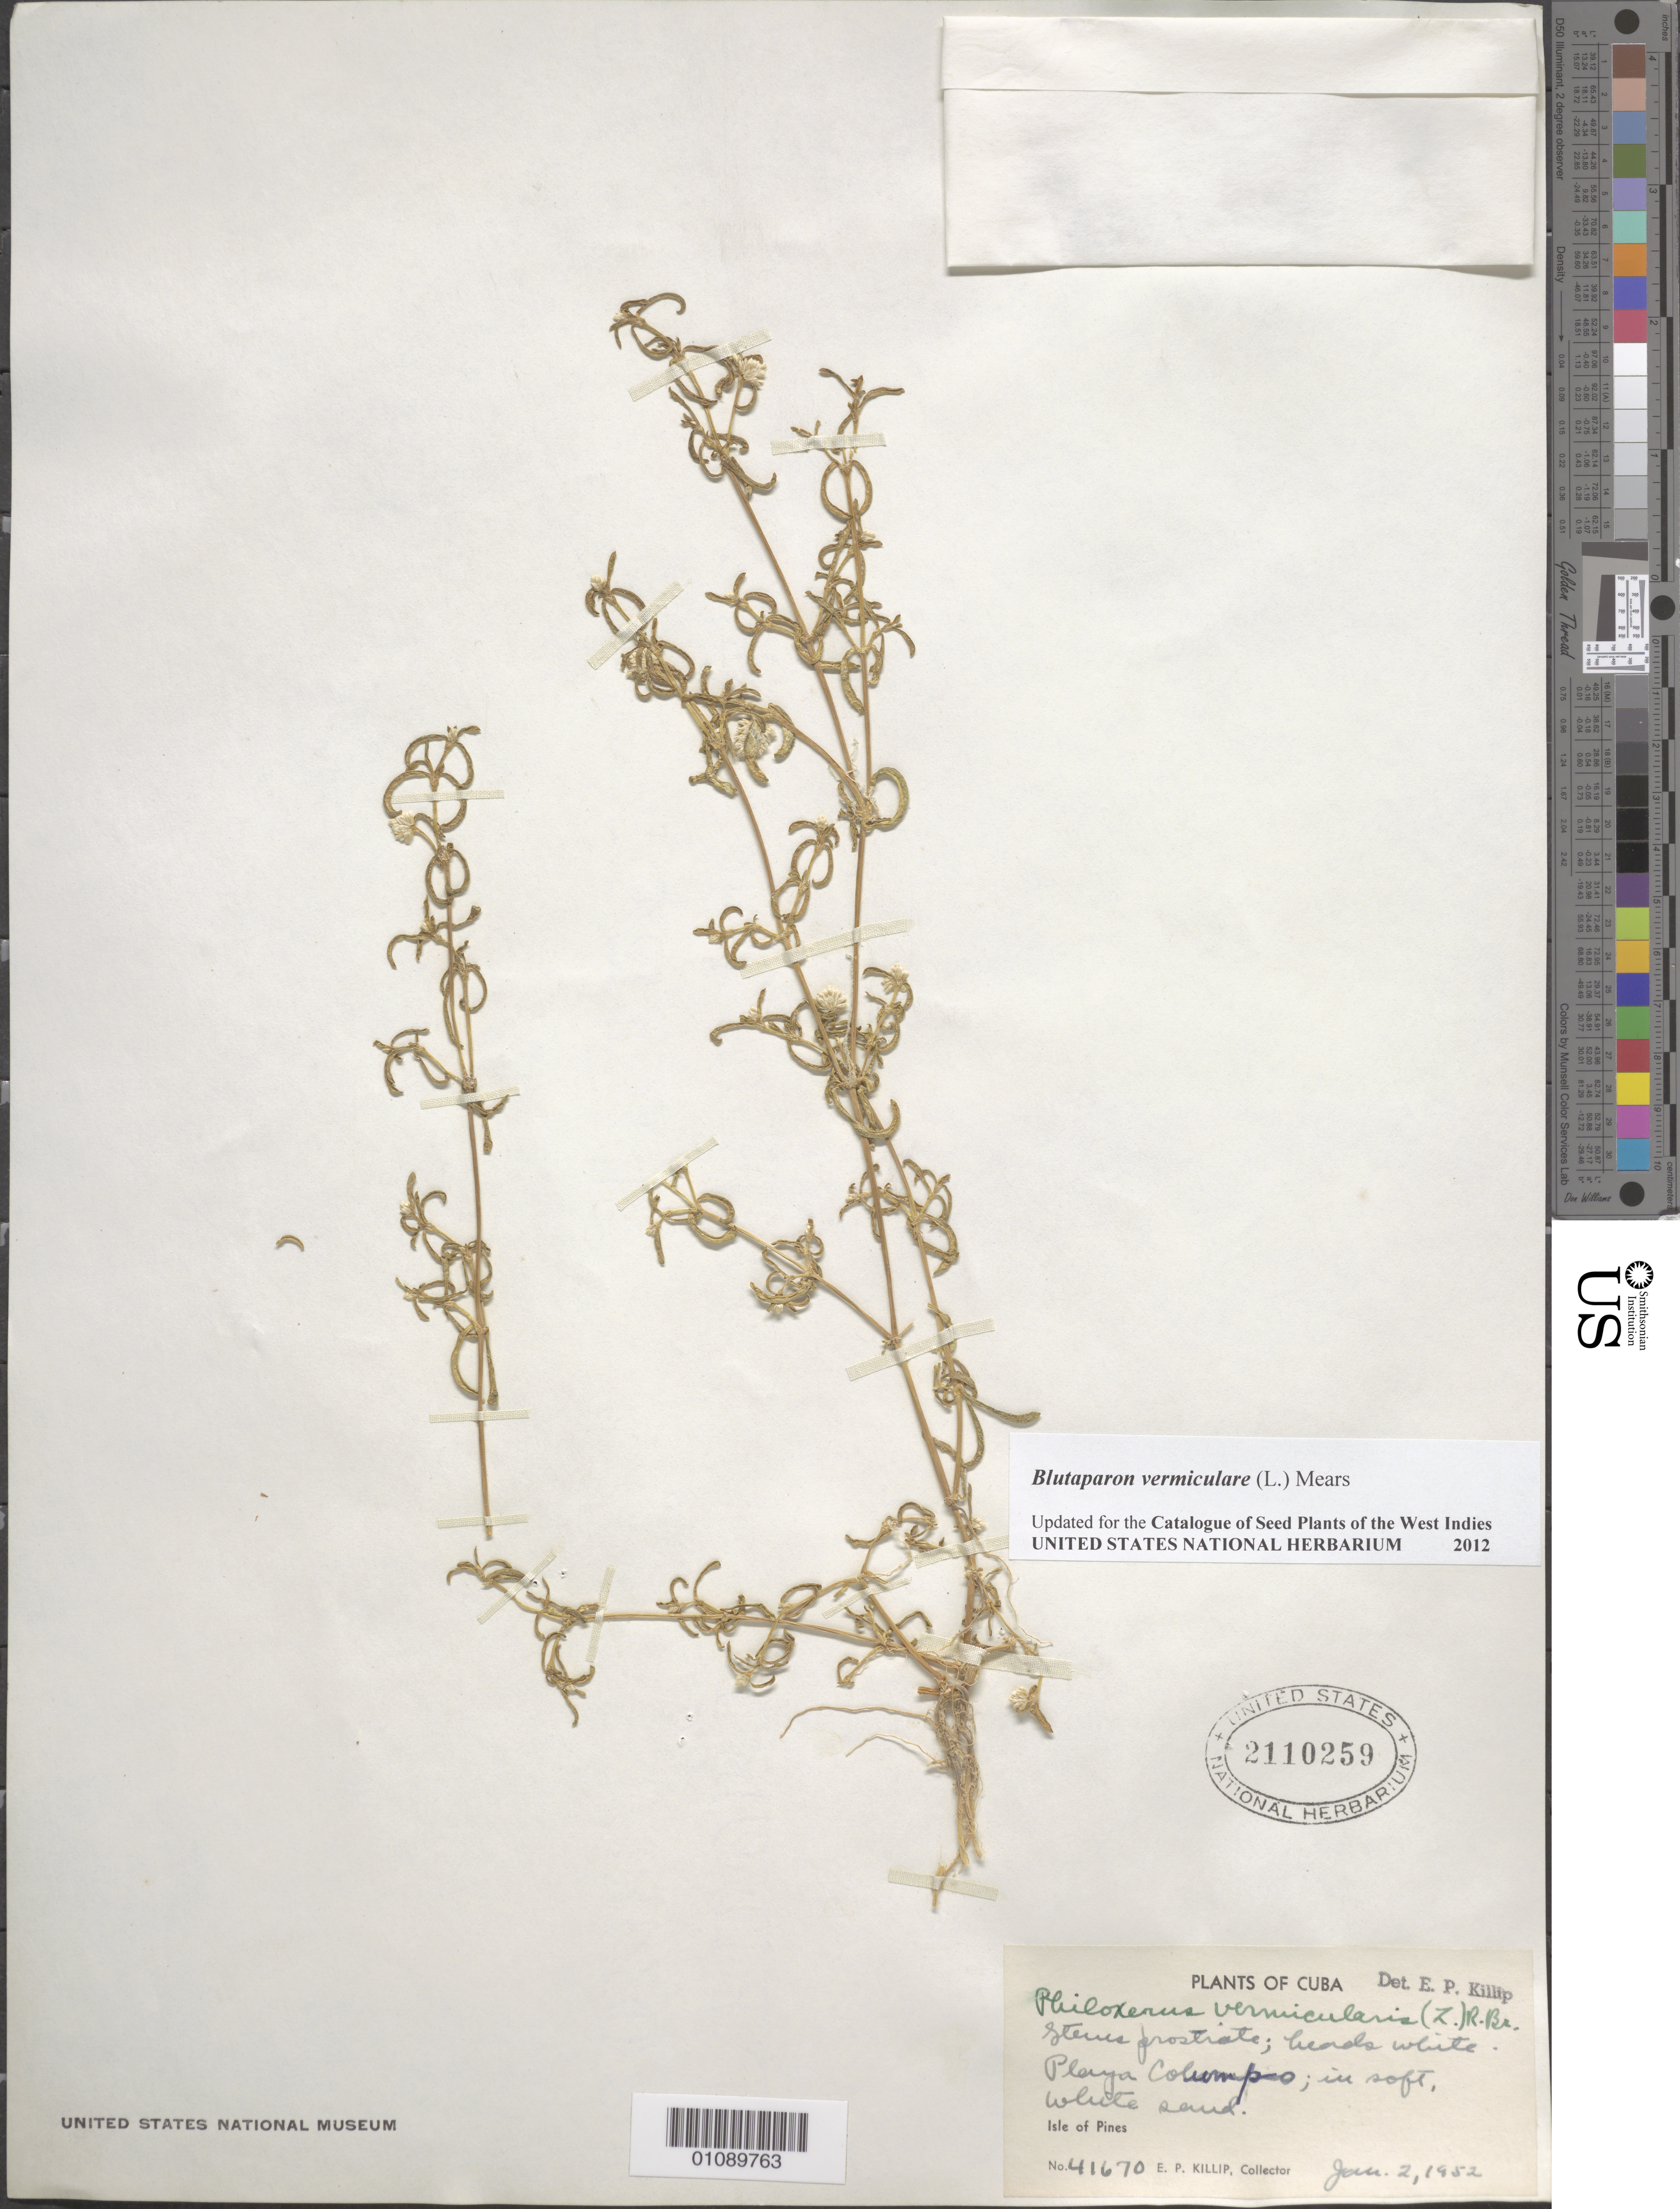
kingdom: Plantae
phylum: Tracheophyta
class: Magnoliopsida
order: Caryophyllales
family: Amaranthaceae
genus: Gomphrena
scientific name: Gomphrena vermicularis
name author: L.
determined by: Strong, Mark T., (BOT), Smithsonian Institution - National Museum of Natural History (UNITED STATES)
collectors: E. P. Killip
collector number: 41670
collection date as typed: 02 Jan 1952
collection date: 1952-01-02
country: Cuba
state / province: Isla de La Juventud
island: Isla de la Juventud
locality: Isle of Pines Playa Comumpeo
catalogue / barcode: US 2110259